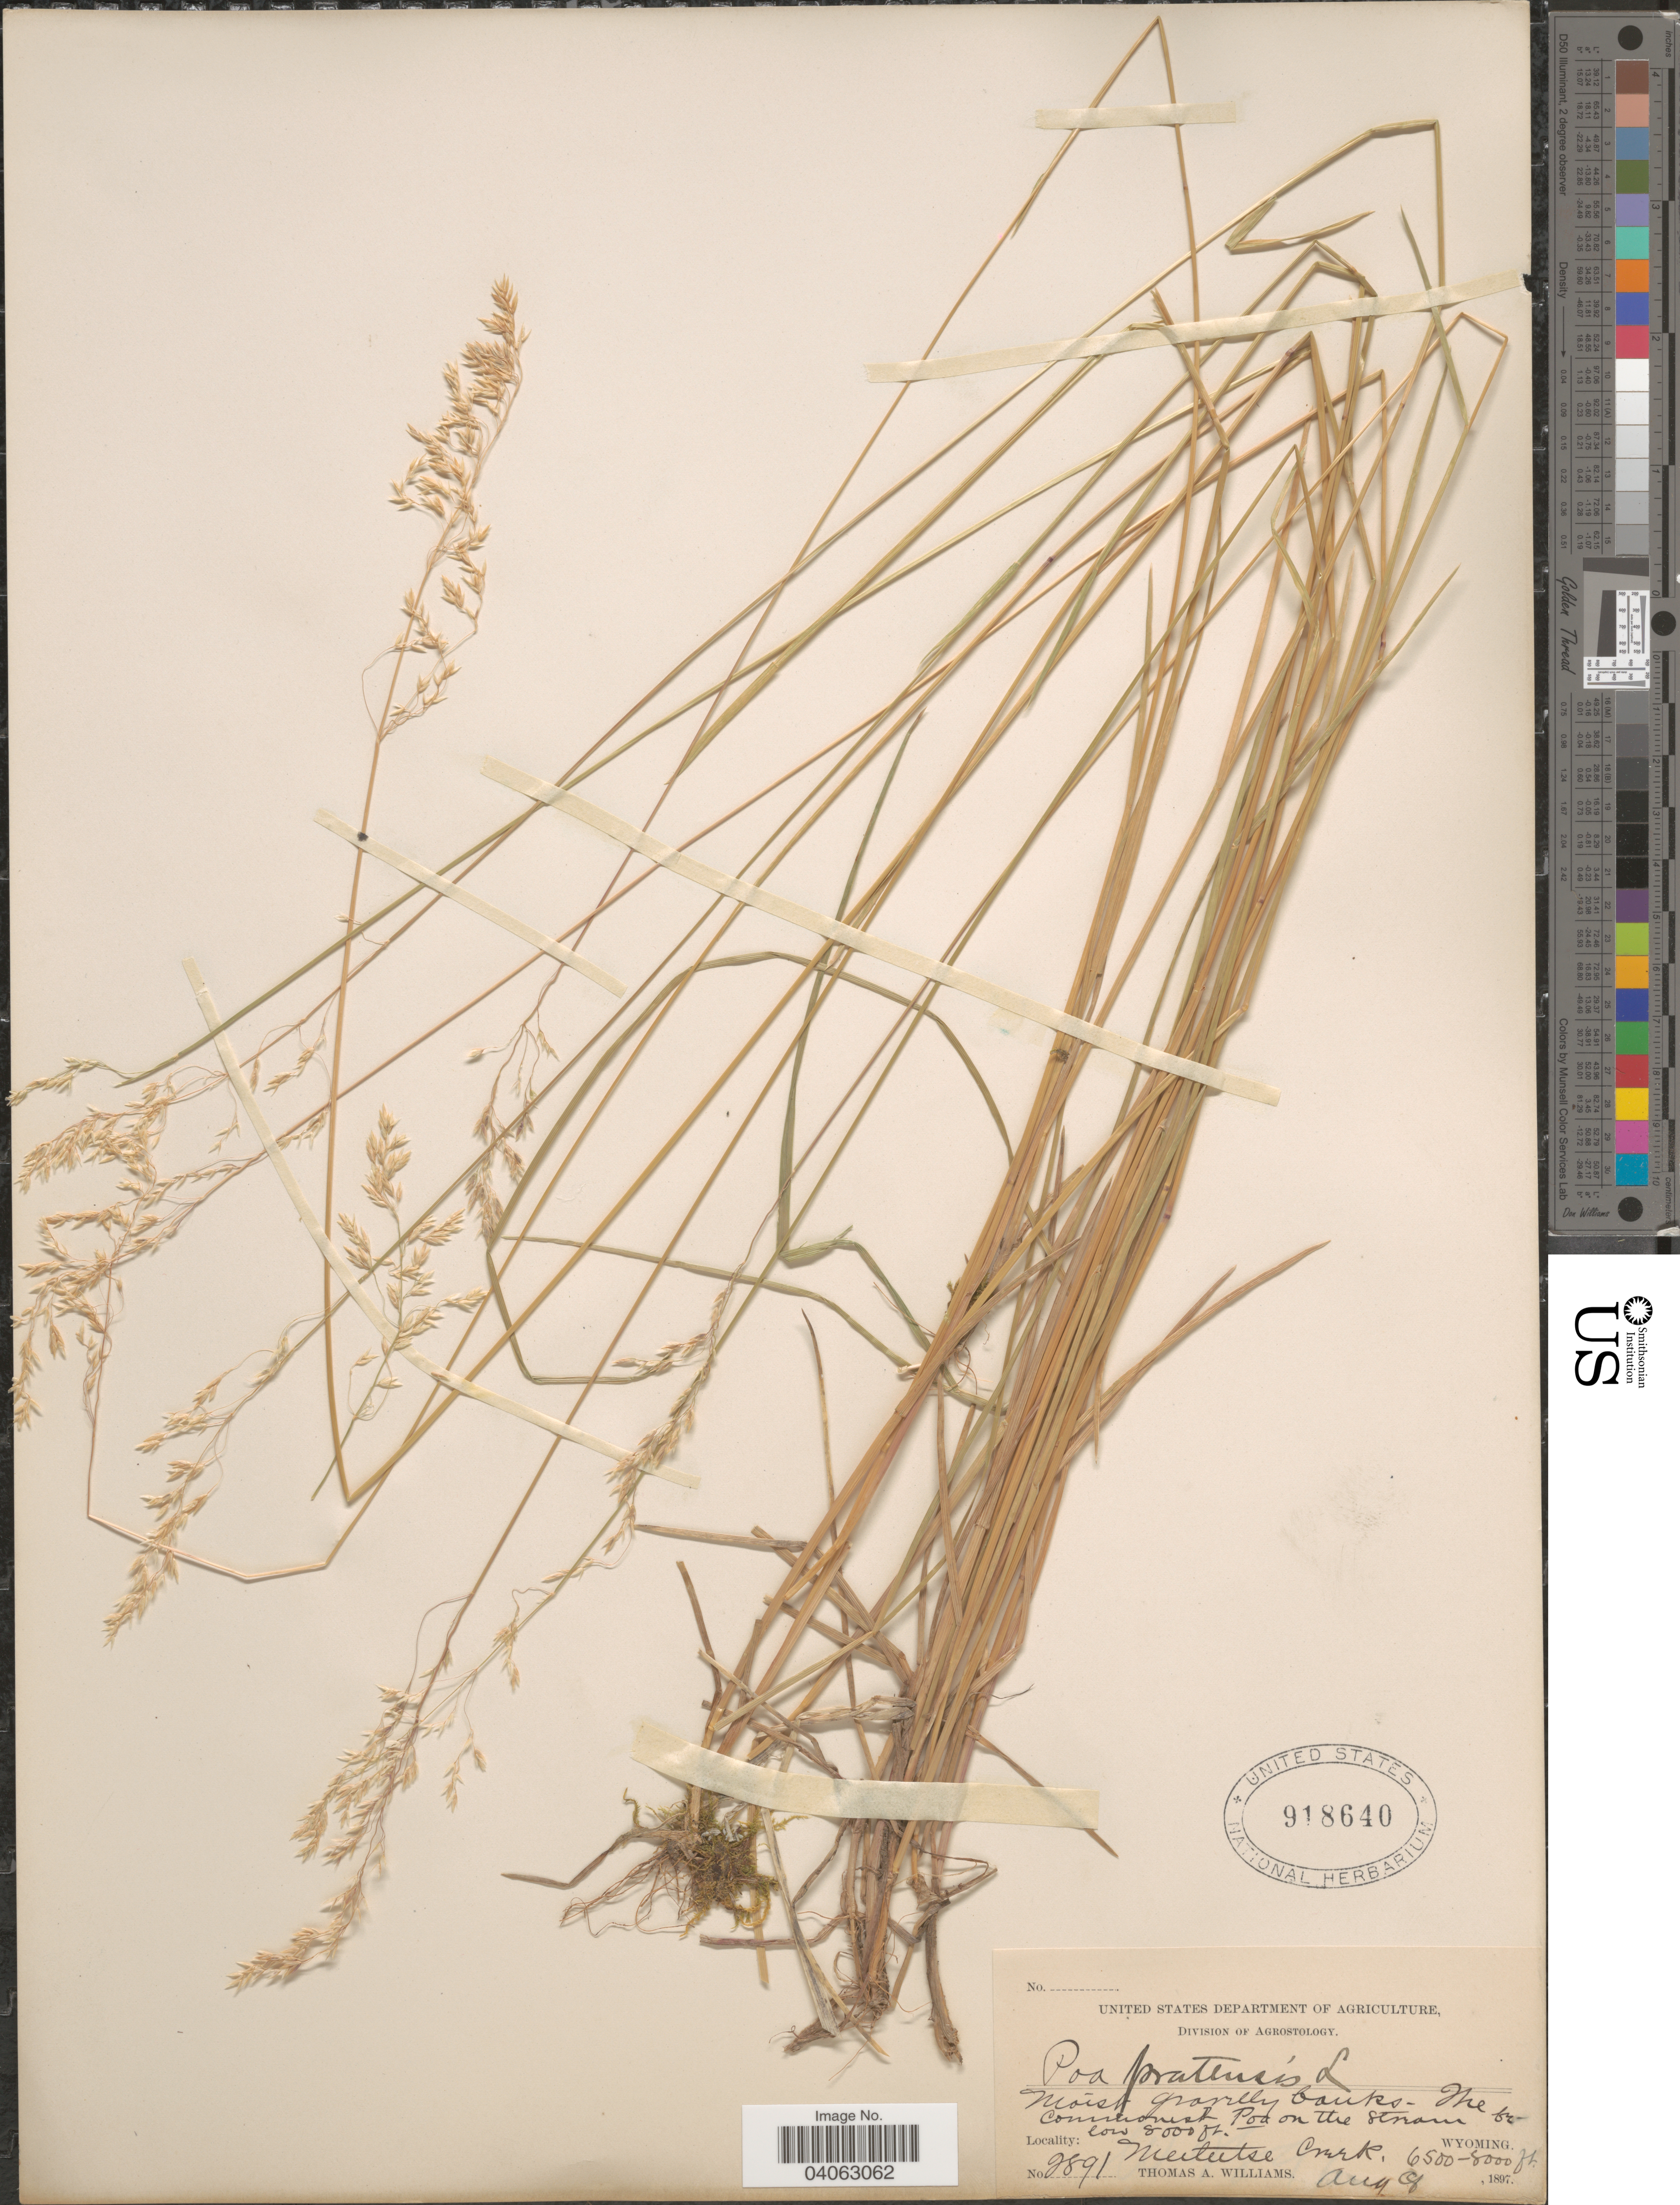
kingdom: Plantae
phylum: Tracheophyta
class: Liliopsida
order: Poales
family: Poaceae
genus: Poa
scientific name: Poa pratensis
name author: L.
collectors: T. A. Williams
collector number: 2891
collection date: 1897-08-08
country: United States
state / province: Wyoming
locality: Meeteetse Creek.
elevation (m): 1981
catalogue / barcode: US 918640